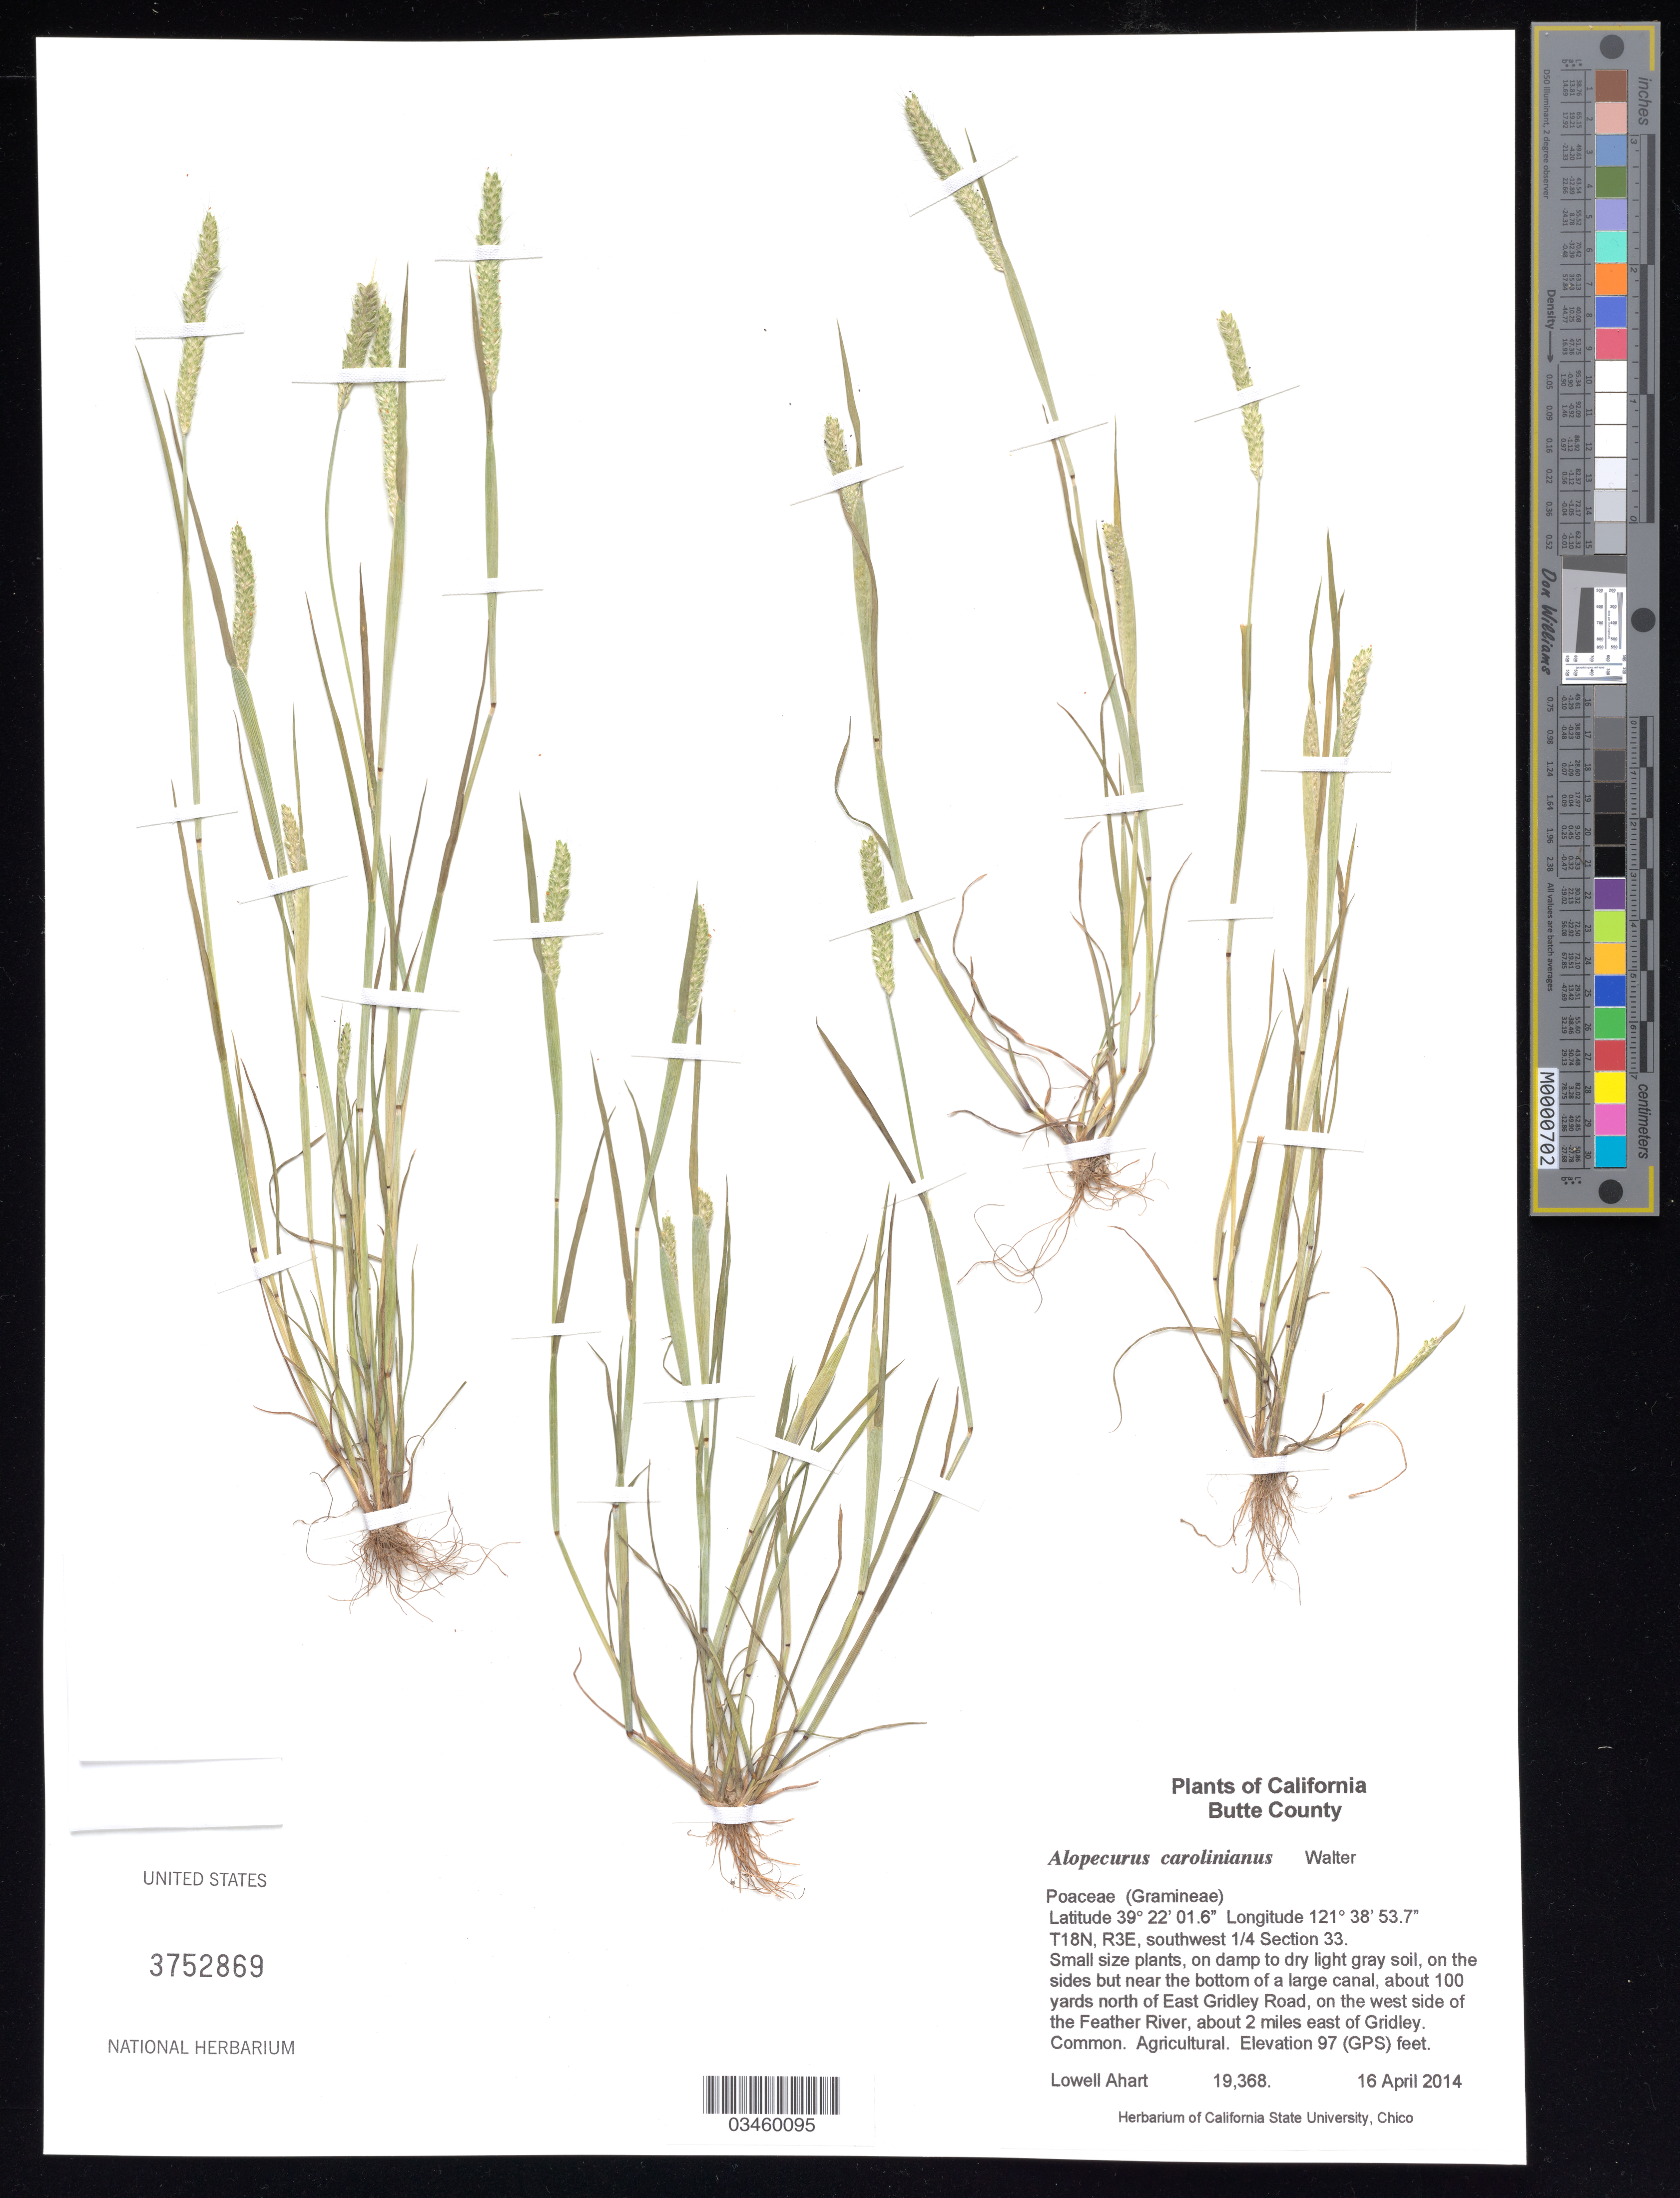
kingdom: Plantae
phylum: Tracheophyta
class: Liliopsida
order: Poales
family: Poaceae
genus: Alopecurus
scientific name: Alopecurus carolinianus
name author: Walter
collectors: L. Ahart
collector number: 19368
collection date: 2014-04-16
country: United States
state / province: California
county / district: Butte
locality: About 100 yards north of Easy Gridley Road, on the west side of the Feather River, about 2 miles east of Gridley.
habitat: Dump to dry light gray soil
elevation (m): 30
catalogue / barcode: US 3752869